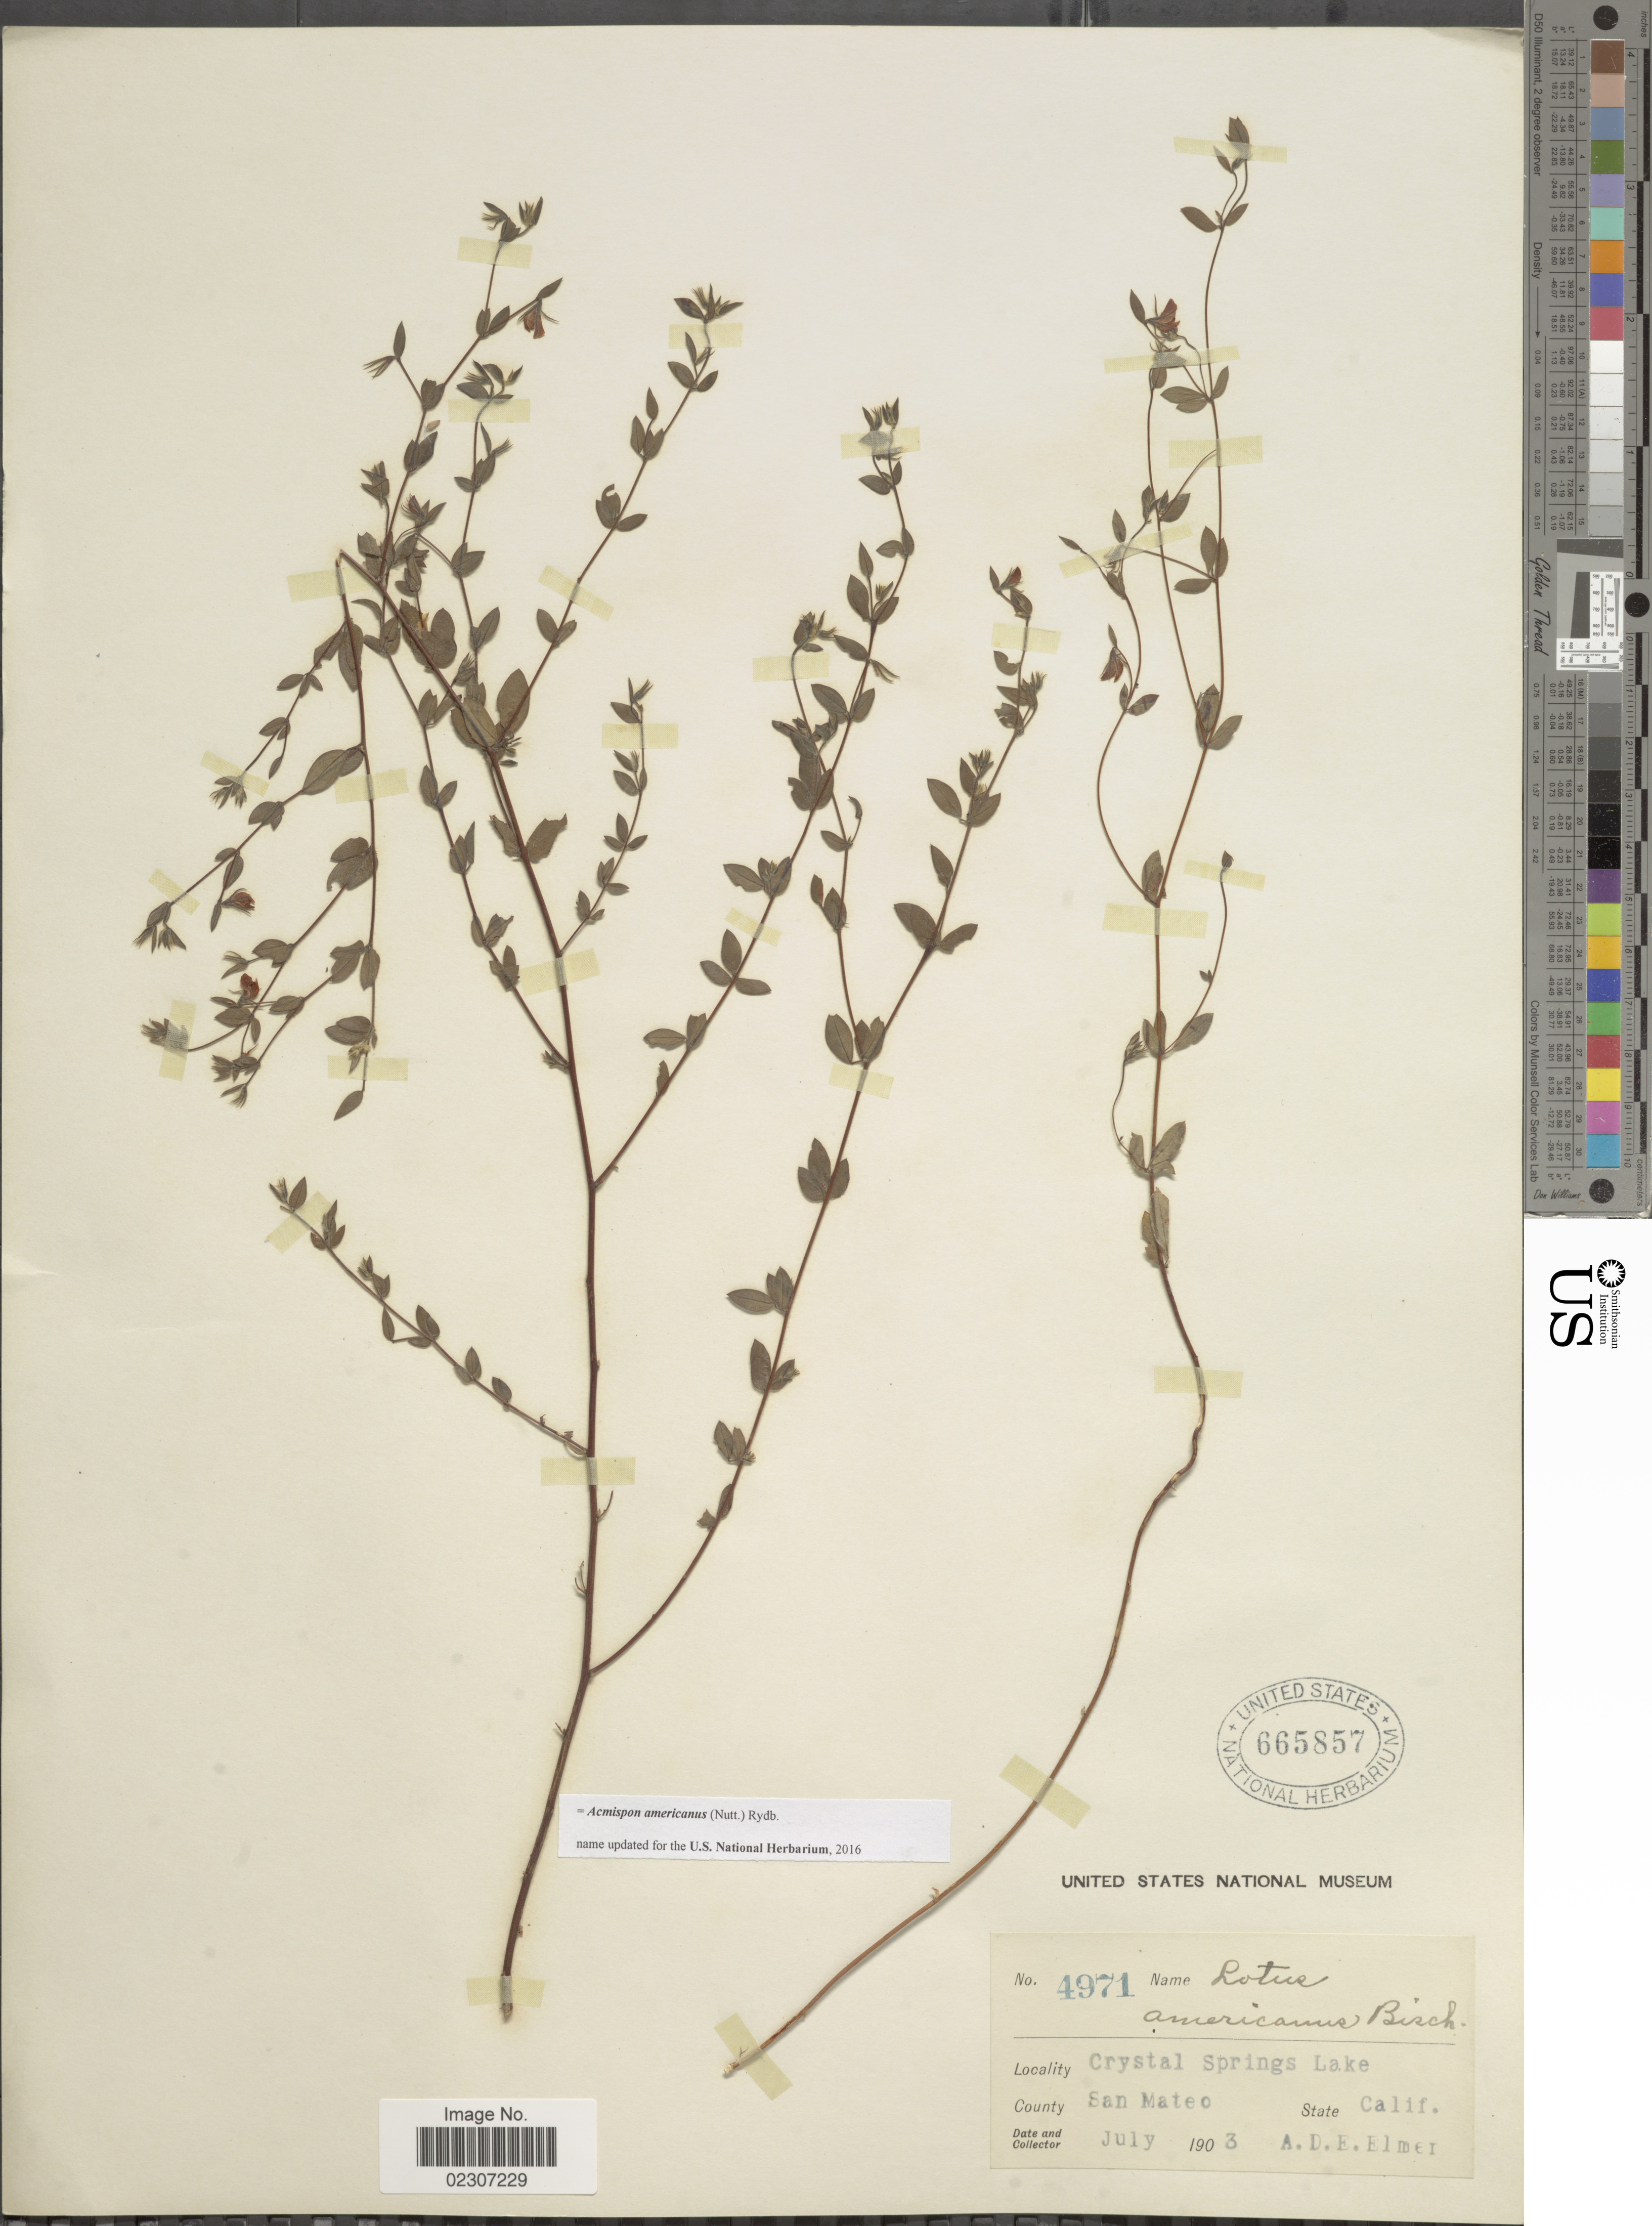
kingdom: Plantae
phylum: Tracheophyta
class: Magnoliopsida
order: Fabales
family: Fabaceae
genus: Acmispon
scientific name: Acmispon americanus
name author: (Nutt.) Rydb.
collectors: A. D. E. Elmer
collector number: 4971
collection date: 1903-07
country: United States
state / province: California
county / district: San Mateo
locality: County San Mateo, State Calif.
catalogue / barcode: US 665857